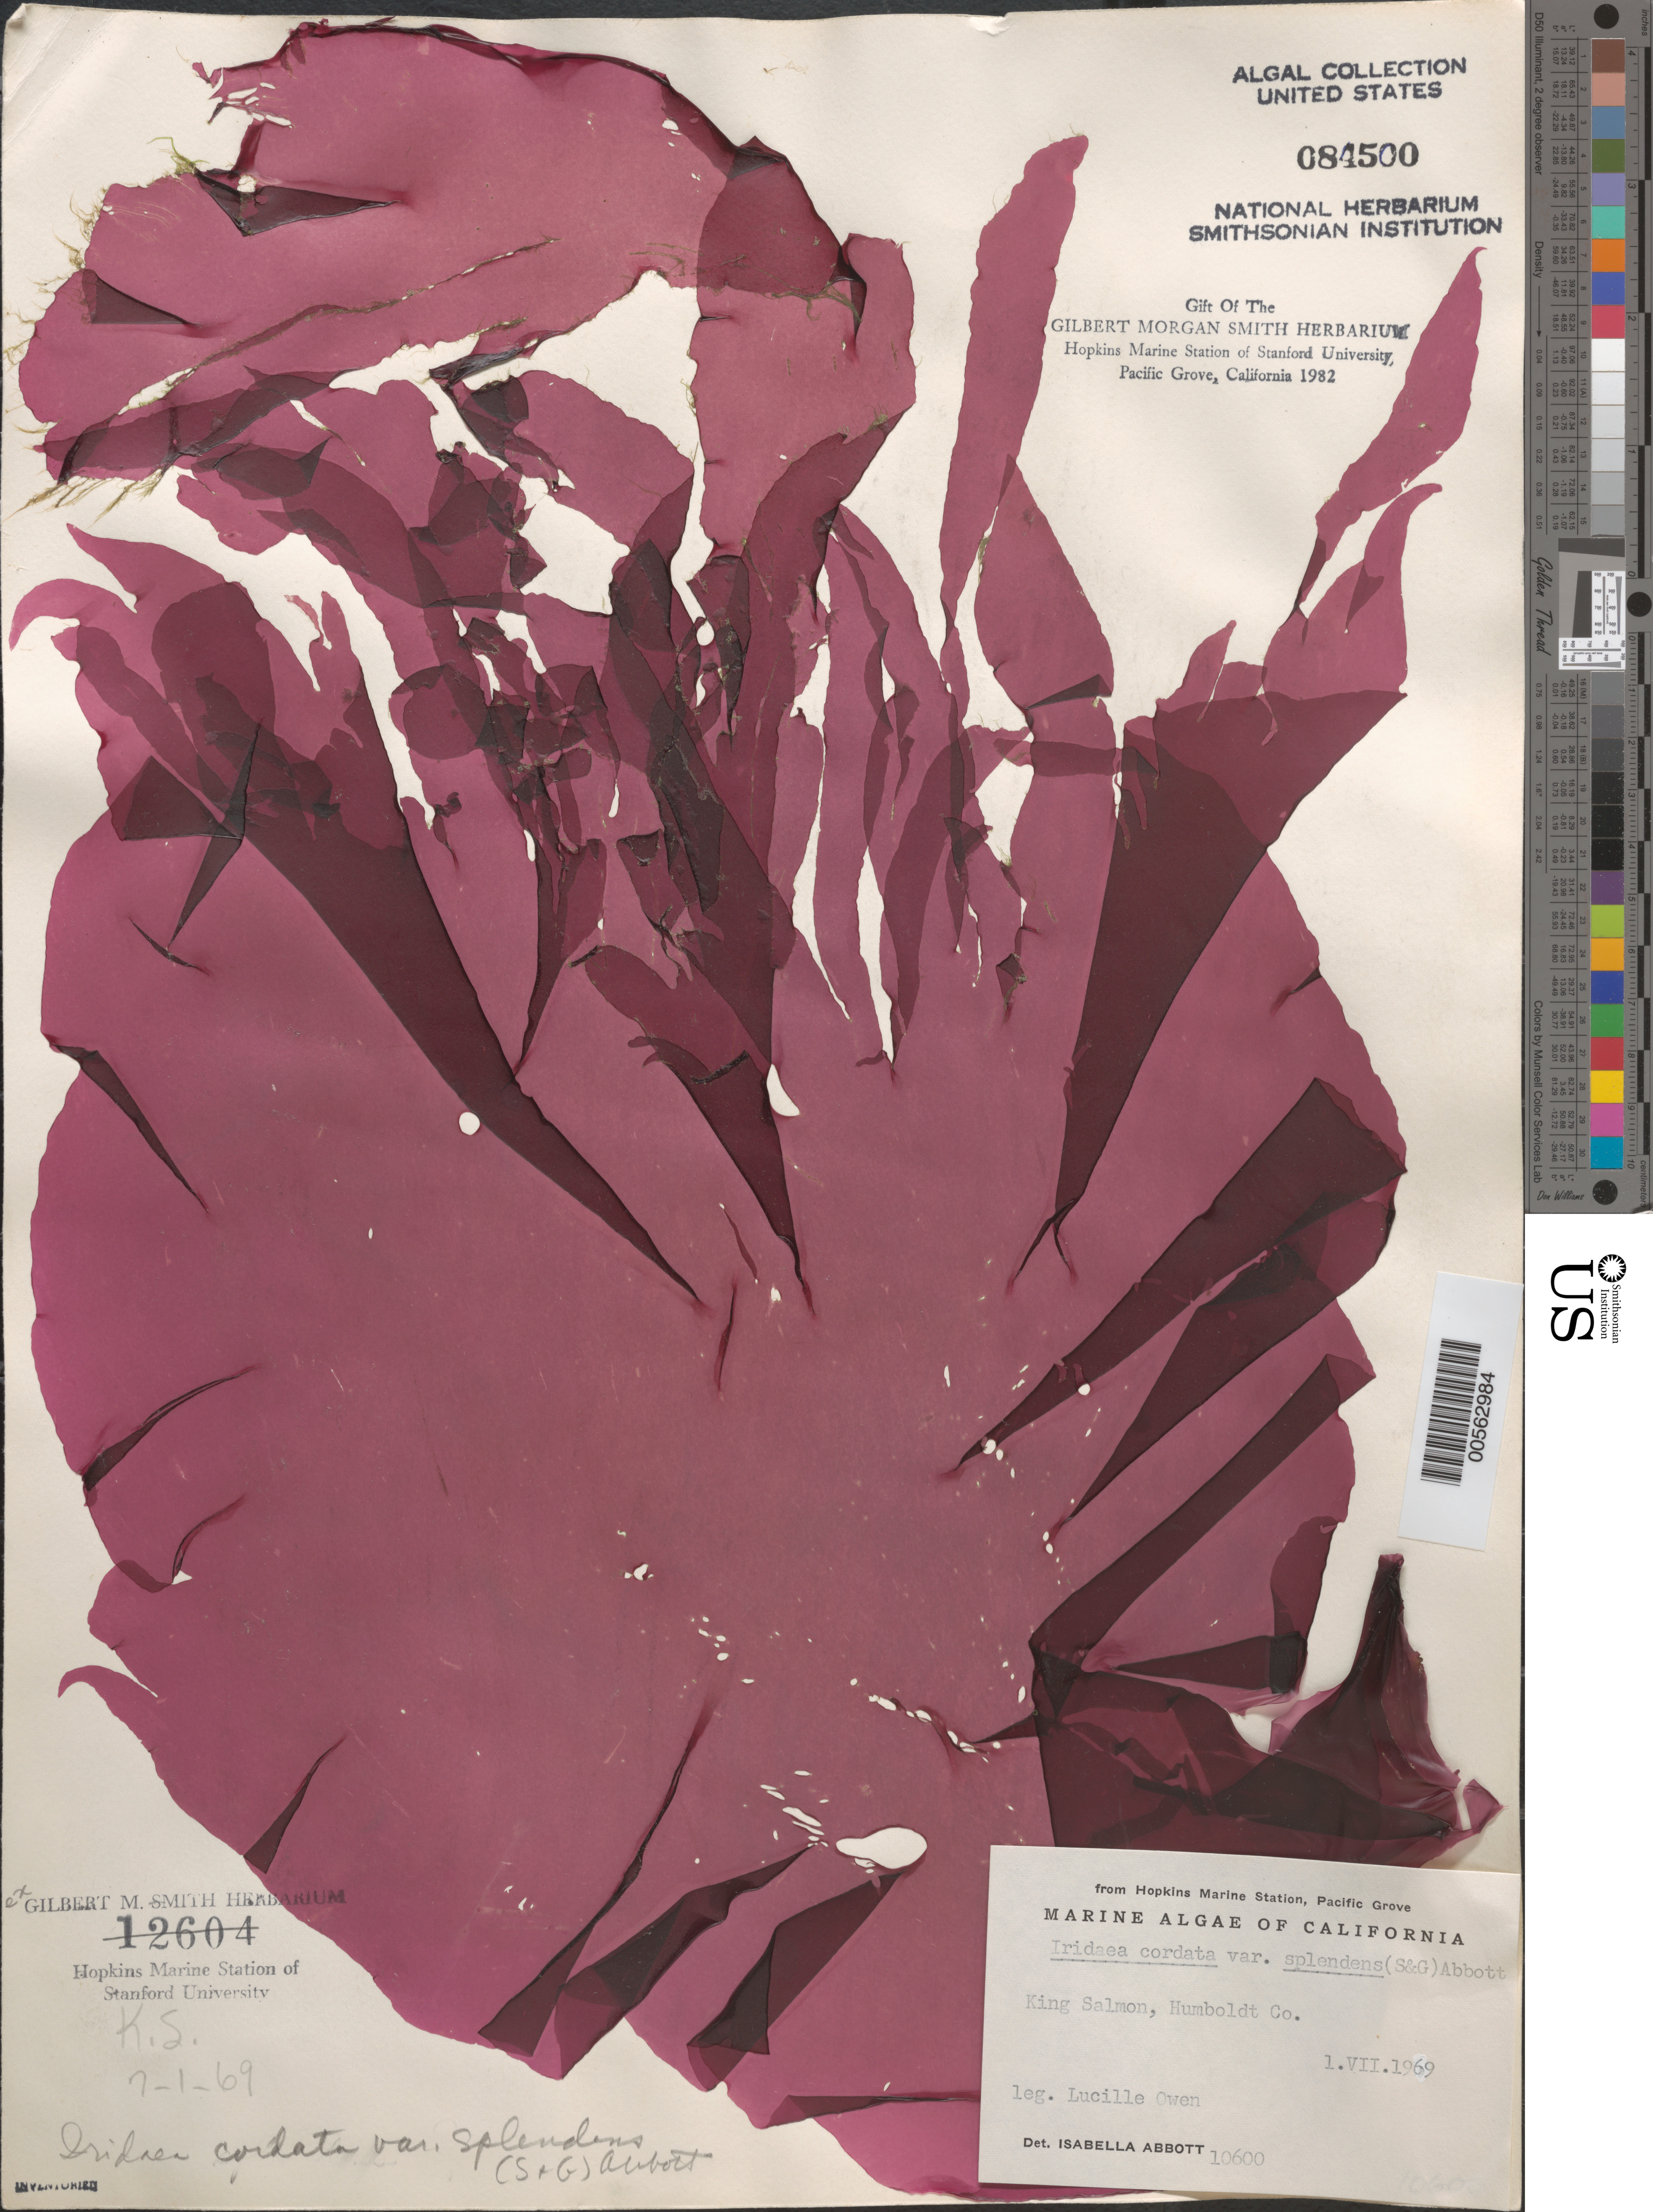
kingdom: Plantae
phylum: Rhodophyta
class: Florideophyceae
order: Gigartinales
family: Gigartinaceae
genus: Iridaea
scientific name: Iridaea cordata var. splendens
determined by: Abbott, Isabella A.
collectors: L. Owen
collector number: IAA 10600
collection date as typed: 01 Jul 1969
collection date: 1969-07-01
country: United States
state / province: California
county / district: Humboldt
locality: King Salmon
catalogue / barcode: US 84500